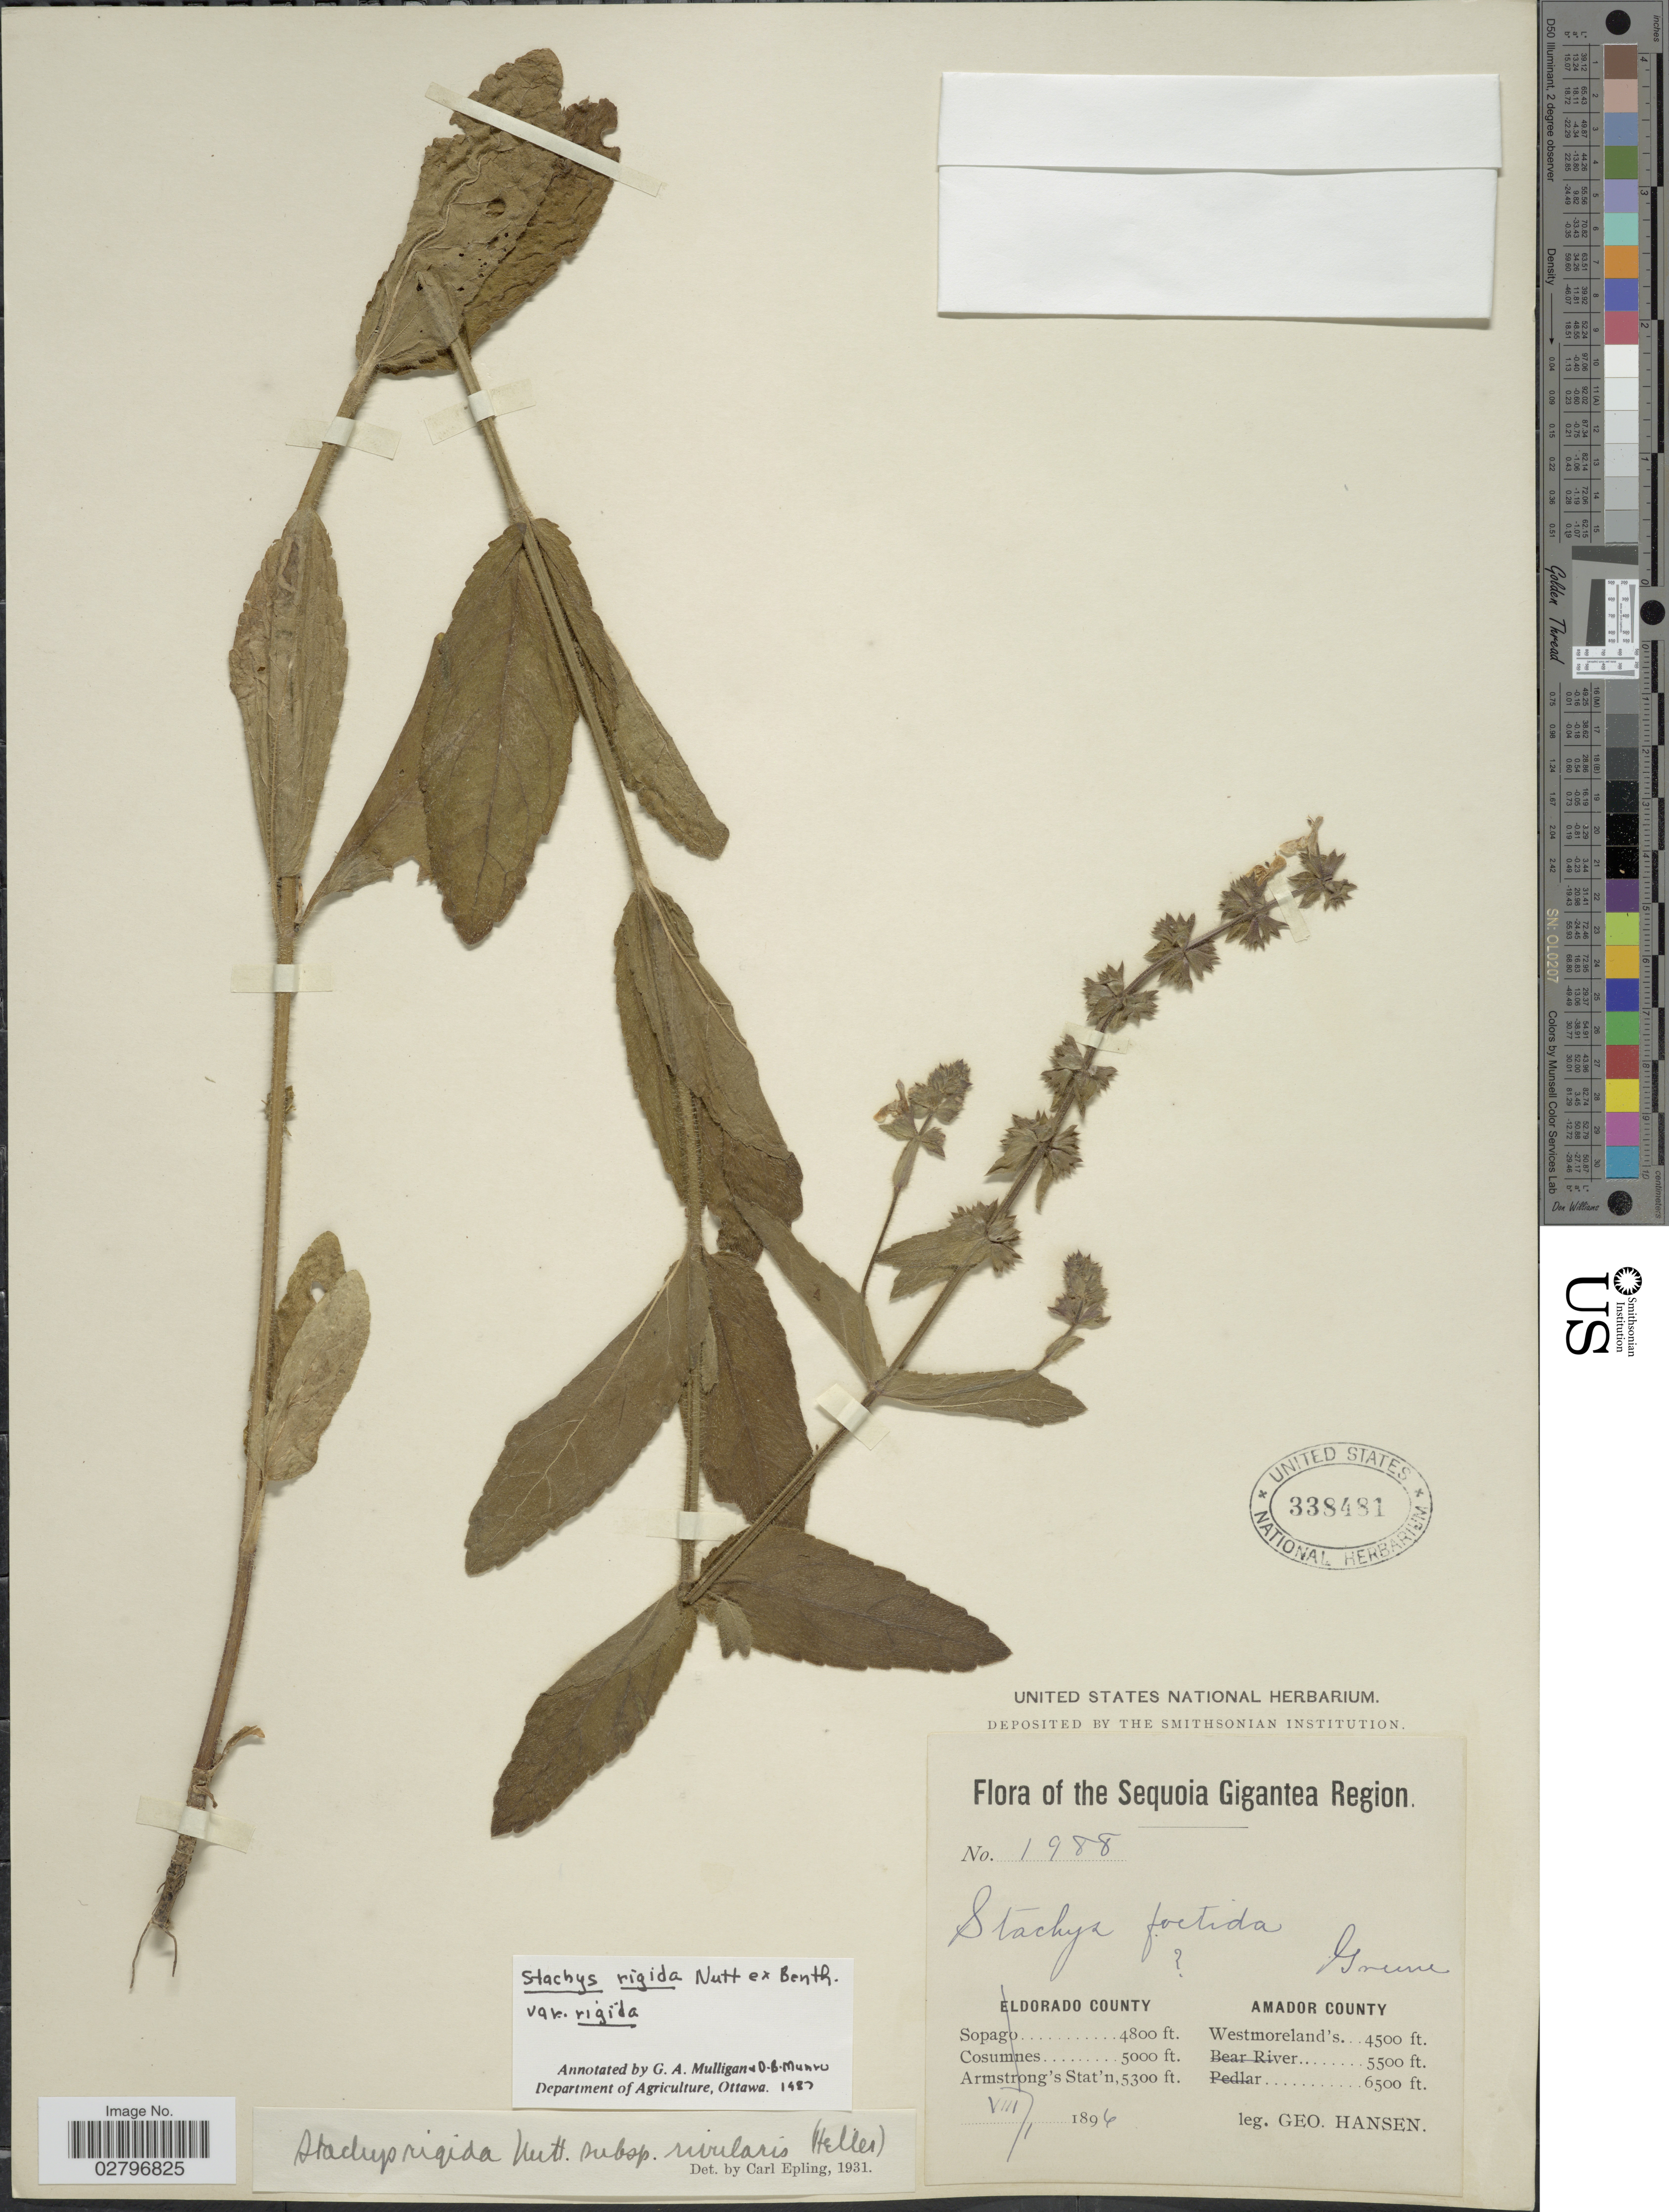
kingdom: Plantae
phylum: Tracheophyta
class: Magnoliopsida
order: Lamiales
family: Lamiaceae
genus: Stachys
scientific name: Stachys rigida subsp. typica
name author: Epling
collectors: G. Hansen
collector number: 1988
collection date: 1896-08-01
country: United States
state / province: California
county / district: Amador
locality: The Sequoia Gigantea Region, Amador County, Westmoreland's.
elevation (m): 1372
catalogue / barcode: US 338481